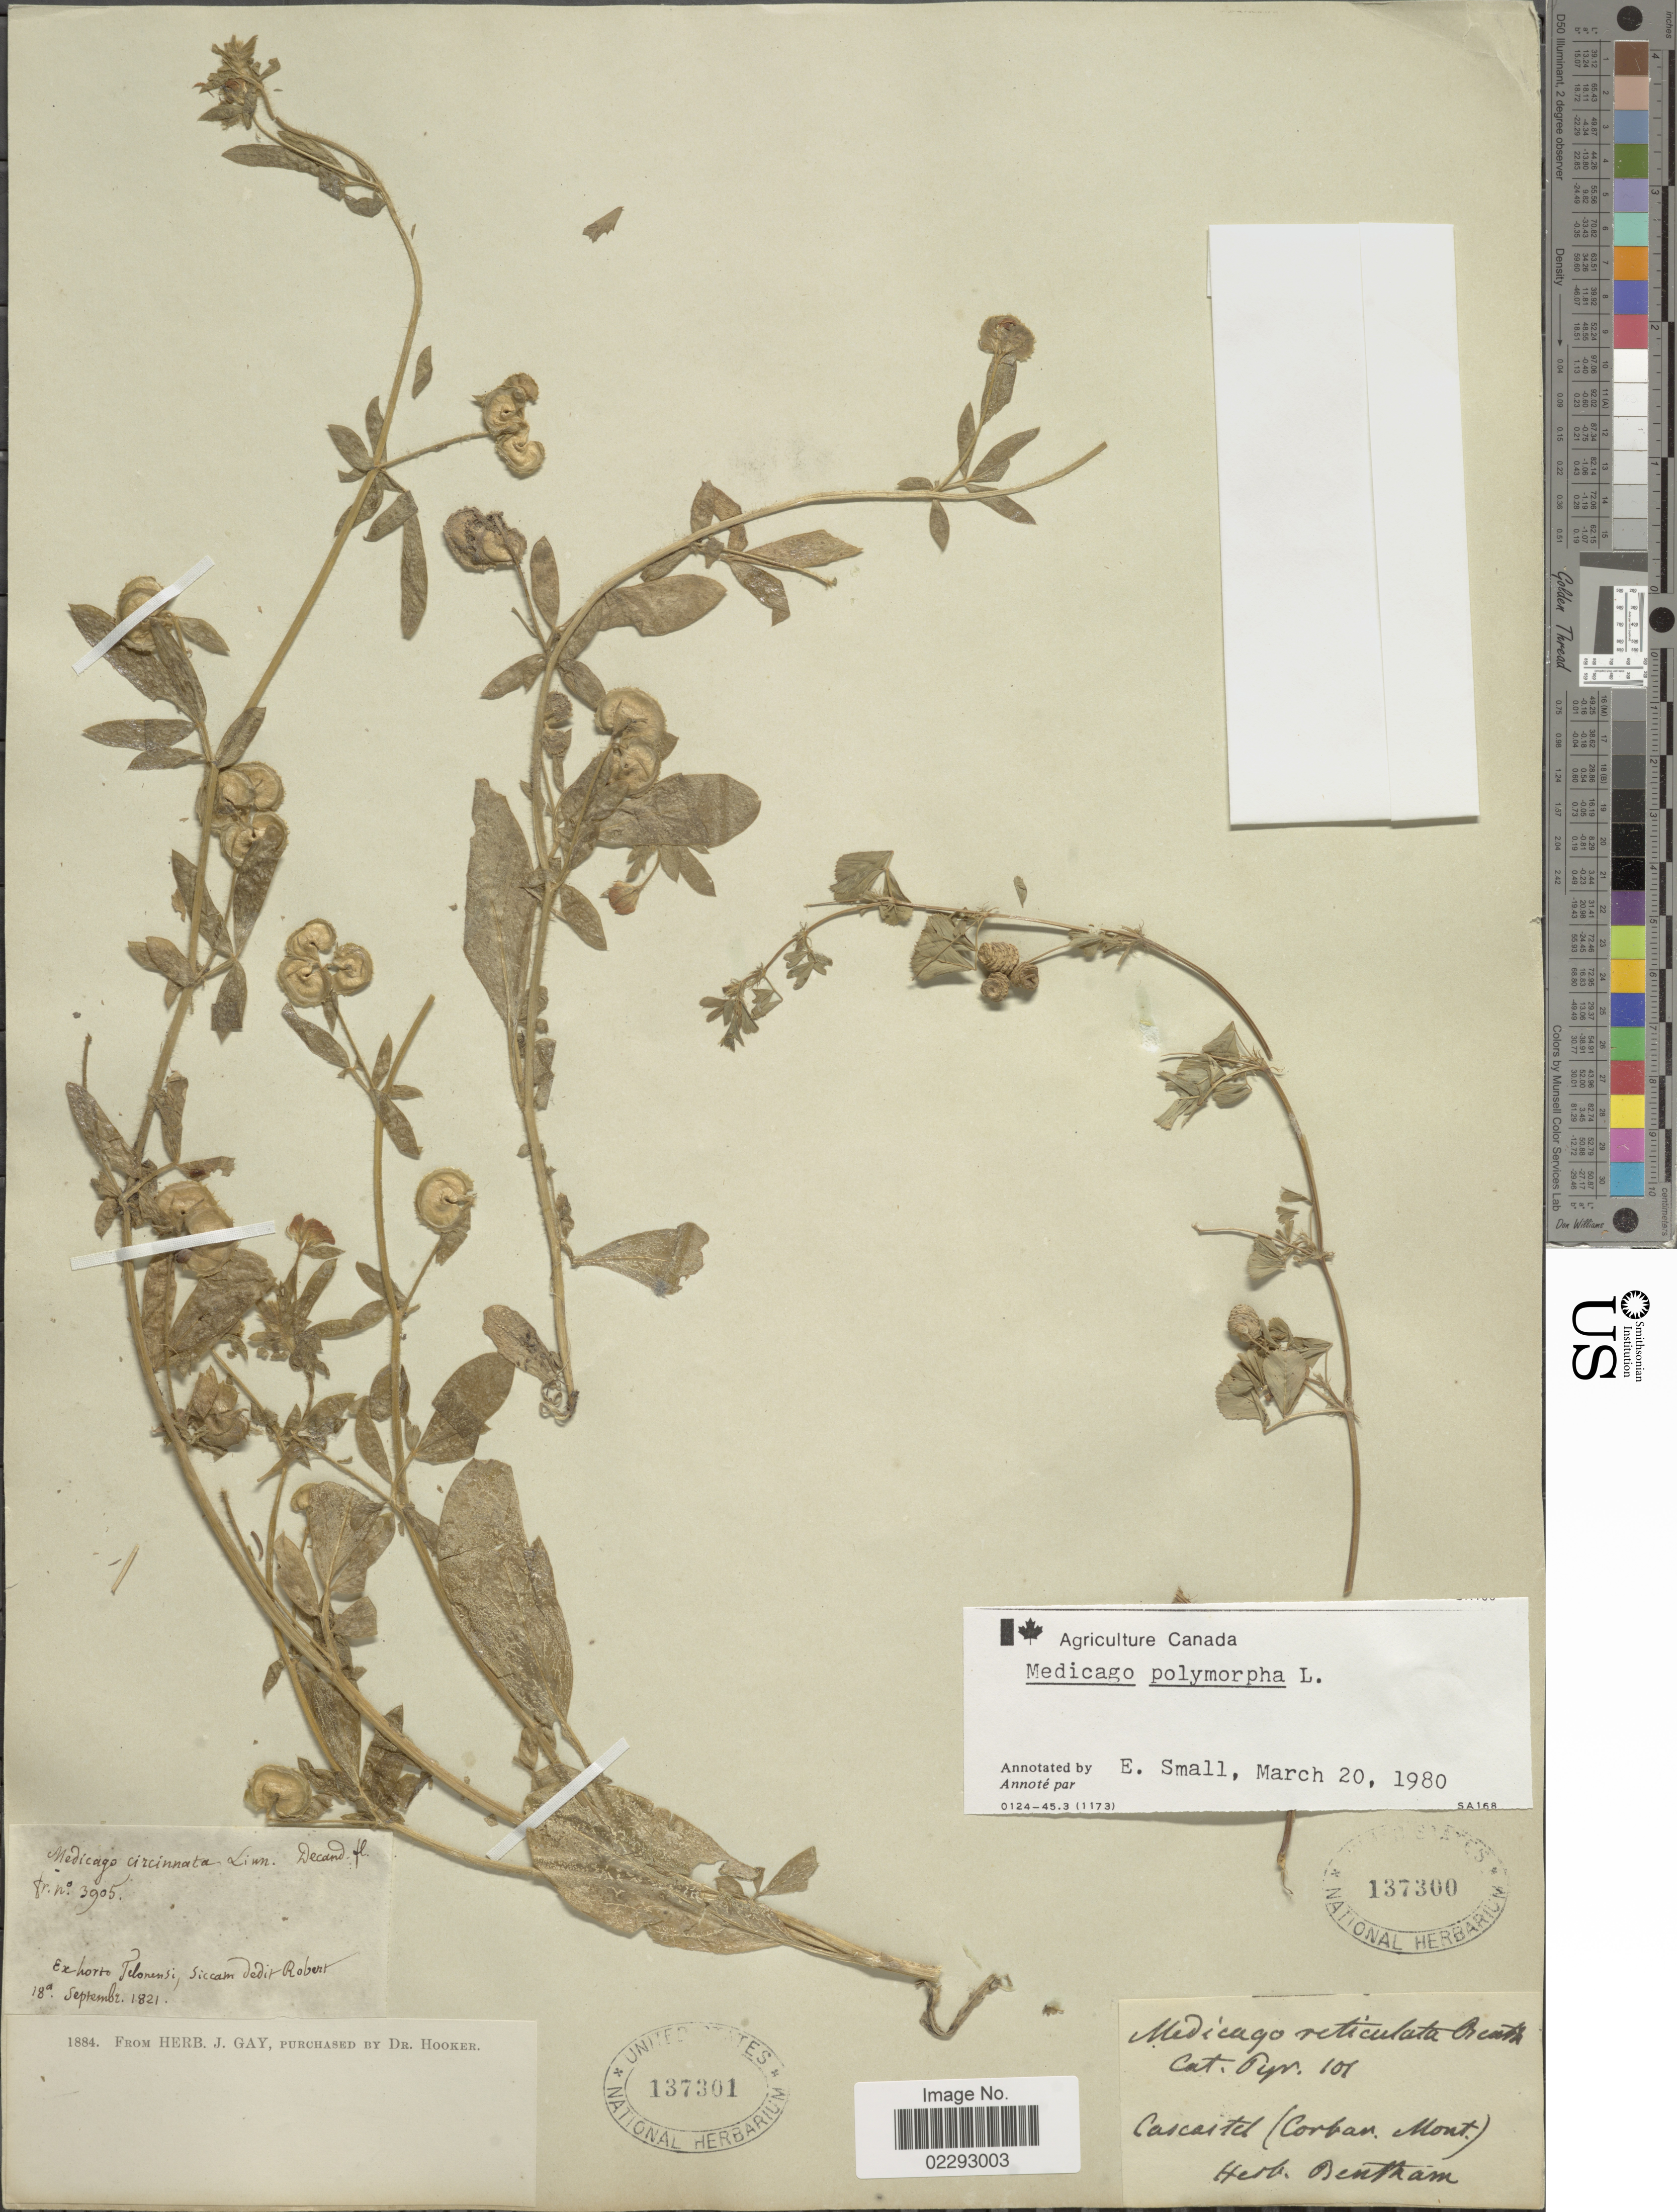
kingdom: Plantae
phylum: Tracheophyta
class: Magnoliopsida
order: Fabales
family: Fabaceae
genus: Medicago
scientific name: Medicago polymorpha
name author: L.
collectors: Ex herb. Bentham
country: France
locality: Cascastel (Corban Mont.) [interpreted]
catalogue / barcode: US 137300